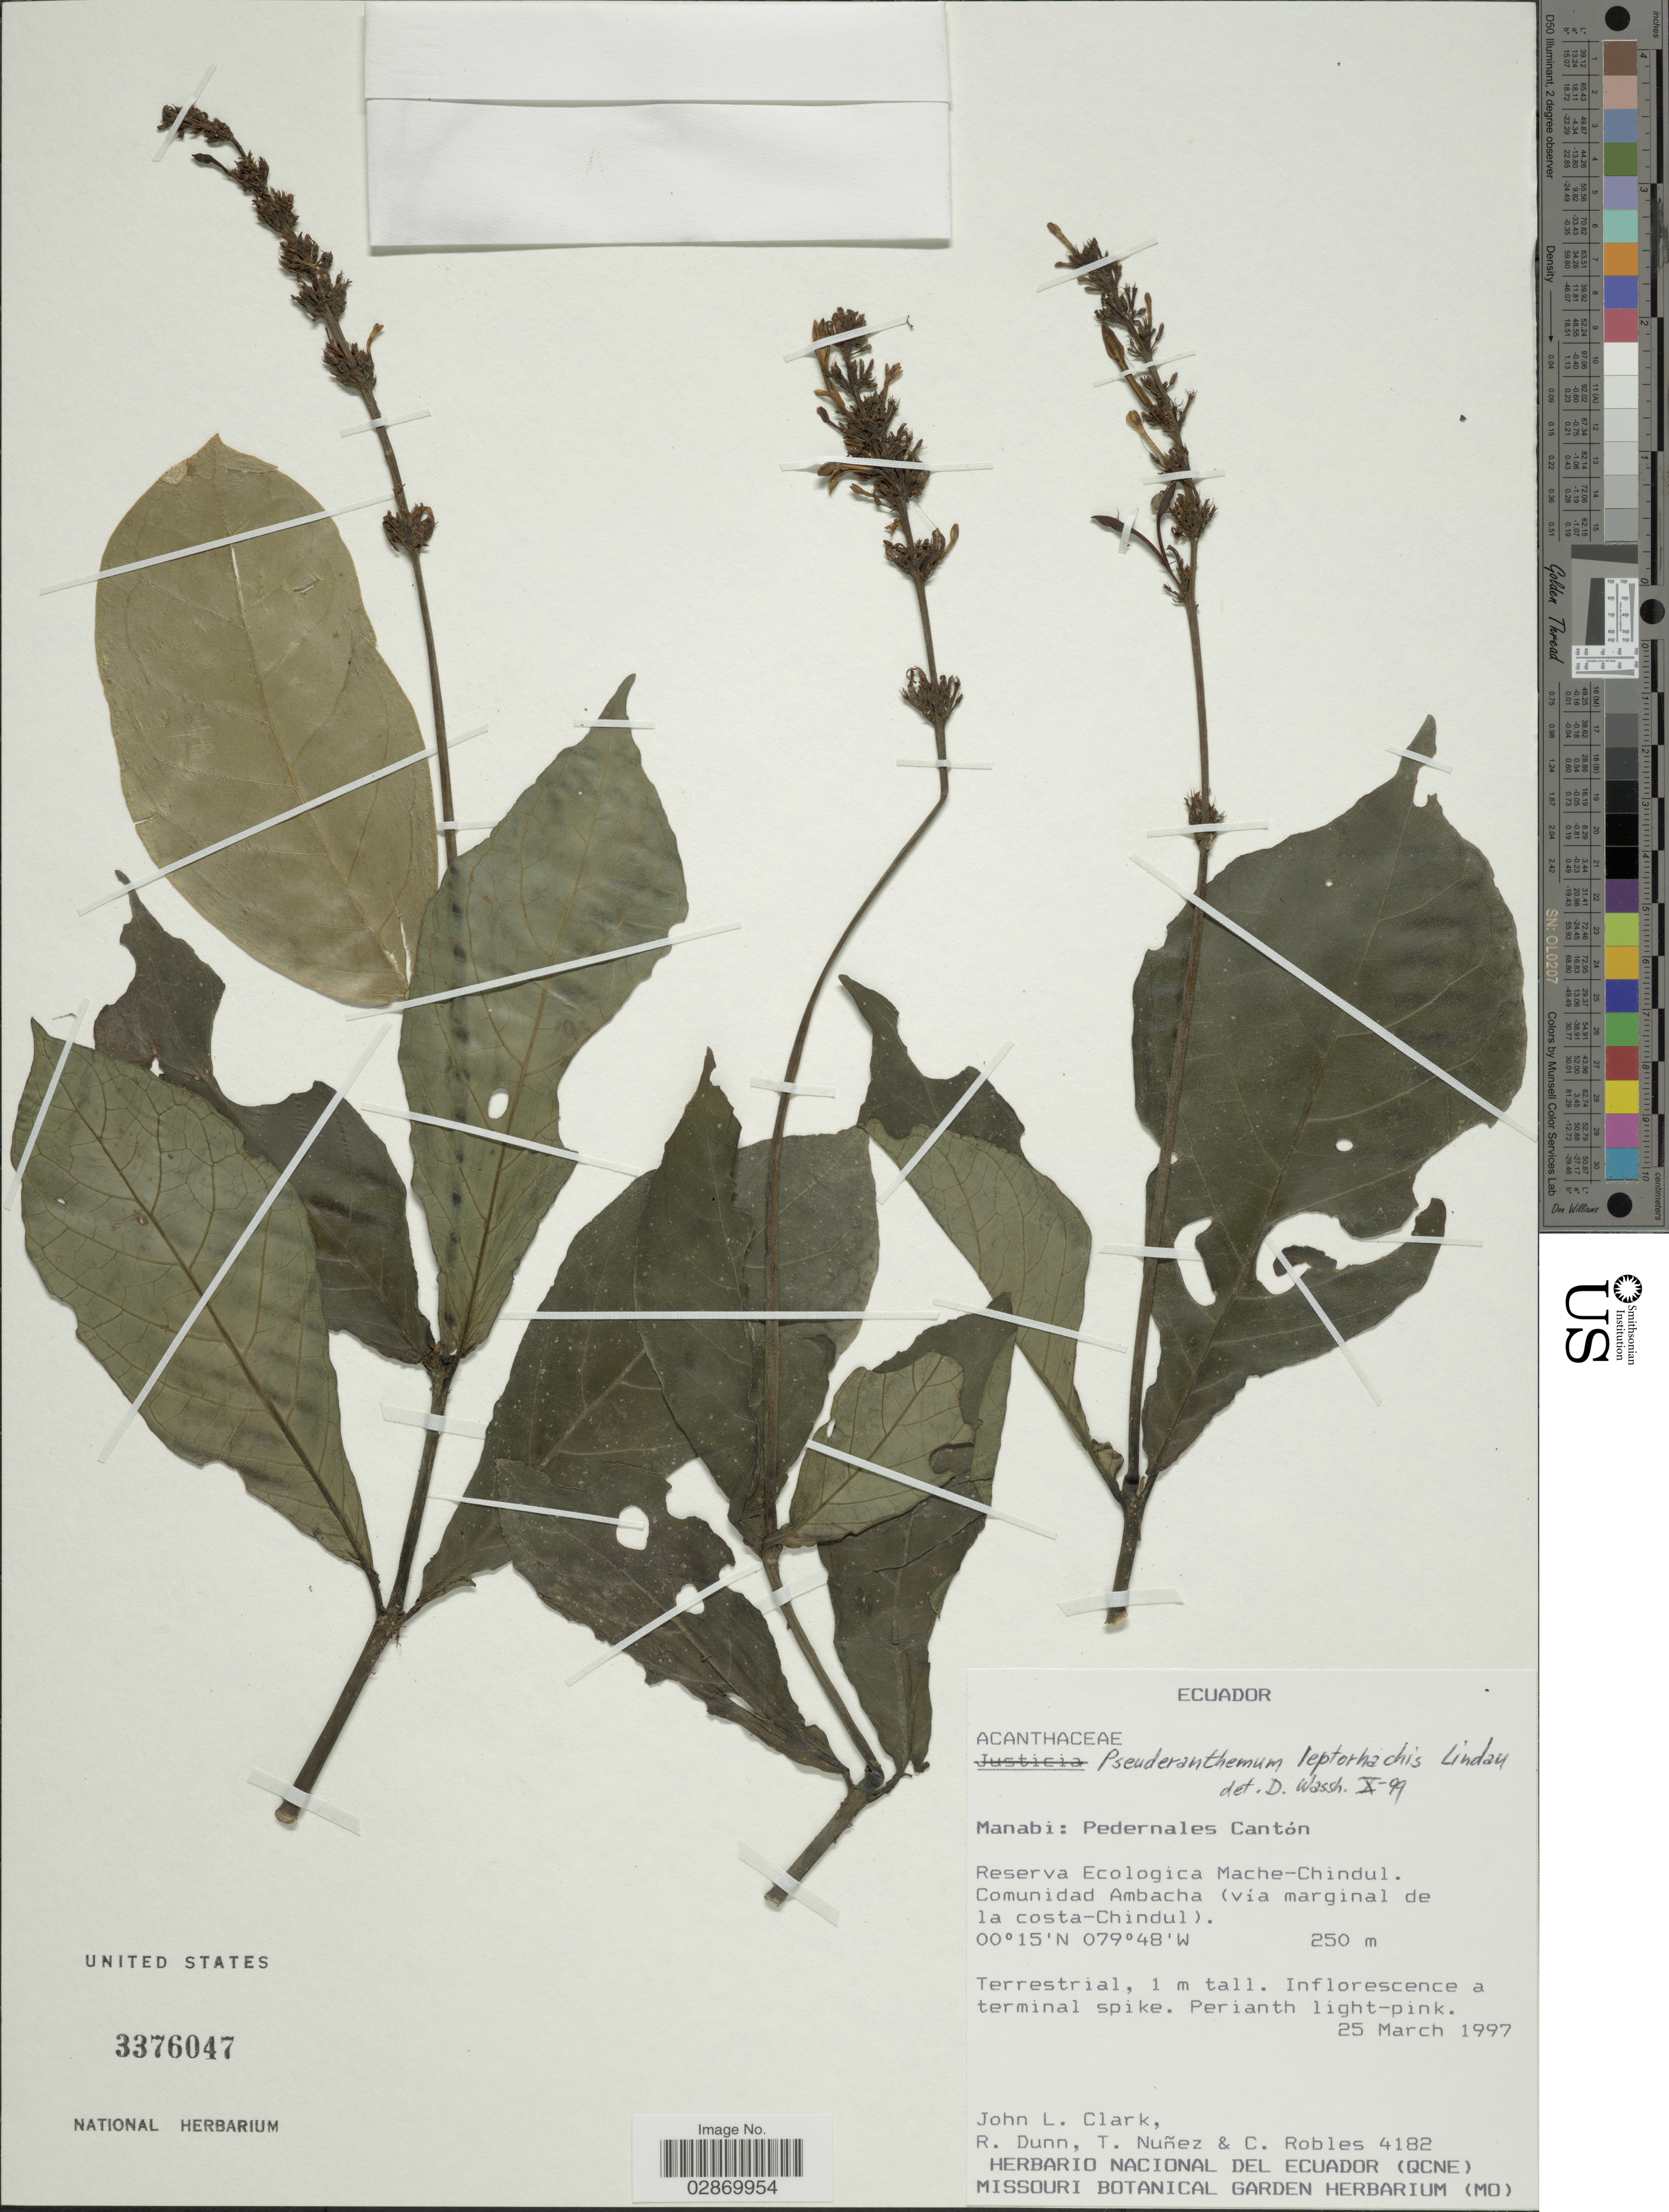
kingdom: Plantae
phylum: Tracheophyta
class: Magnoliopsida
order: Lamiales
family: Acanthaceae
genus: Pseuderanthemum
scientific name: Pseuderanthemum leptorhachis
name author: Lindau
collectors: J. L. Clark, R. Dunn, T. Núñez & C. Robles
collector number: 4182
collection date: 1997-03-25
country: Ecuador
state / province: Manabí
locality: Pedernales Cantón, Reserva Ecologica Mache-Chíndul, Comunidad Ambacha (vía marginal de la costa-Chindul).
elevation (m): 250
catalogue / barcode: US 3376047